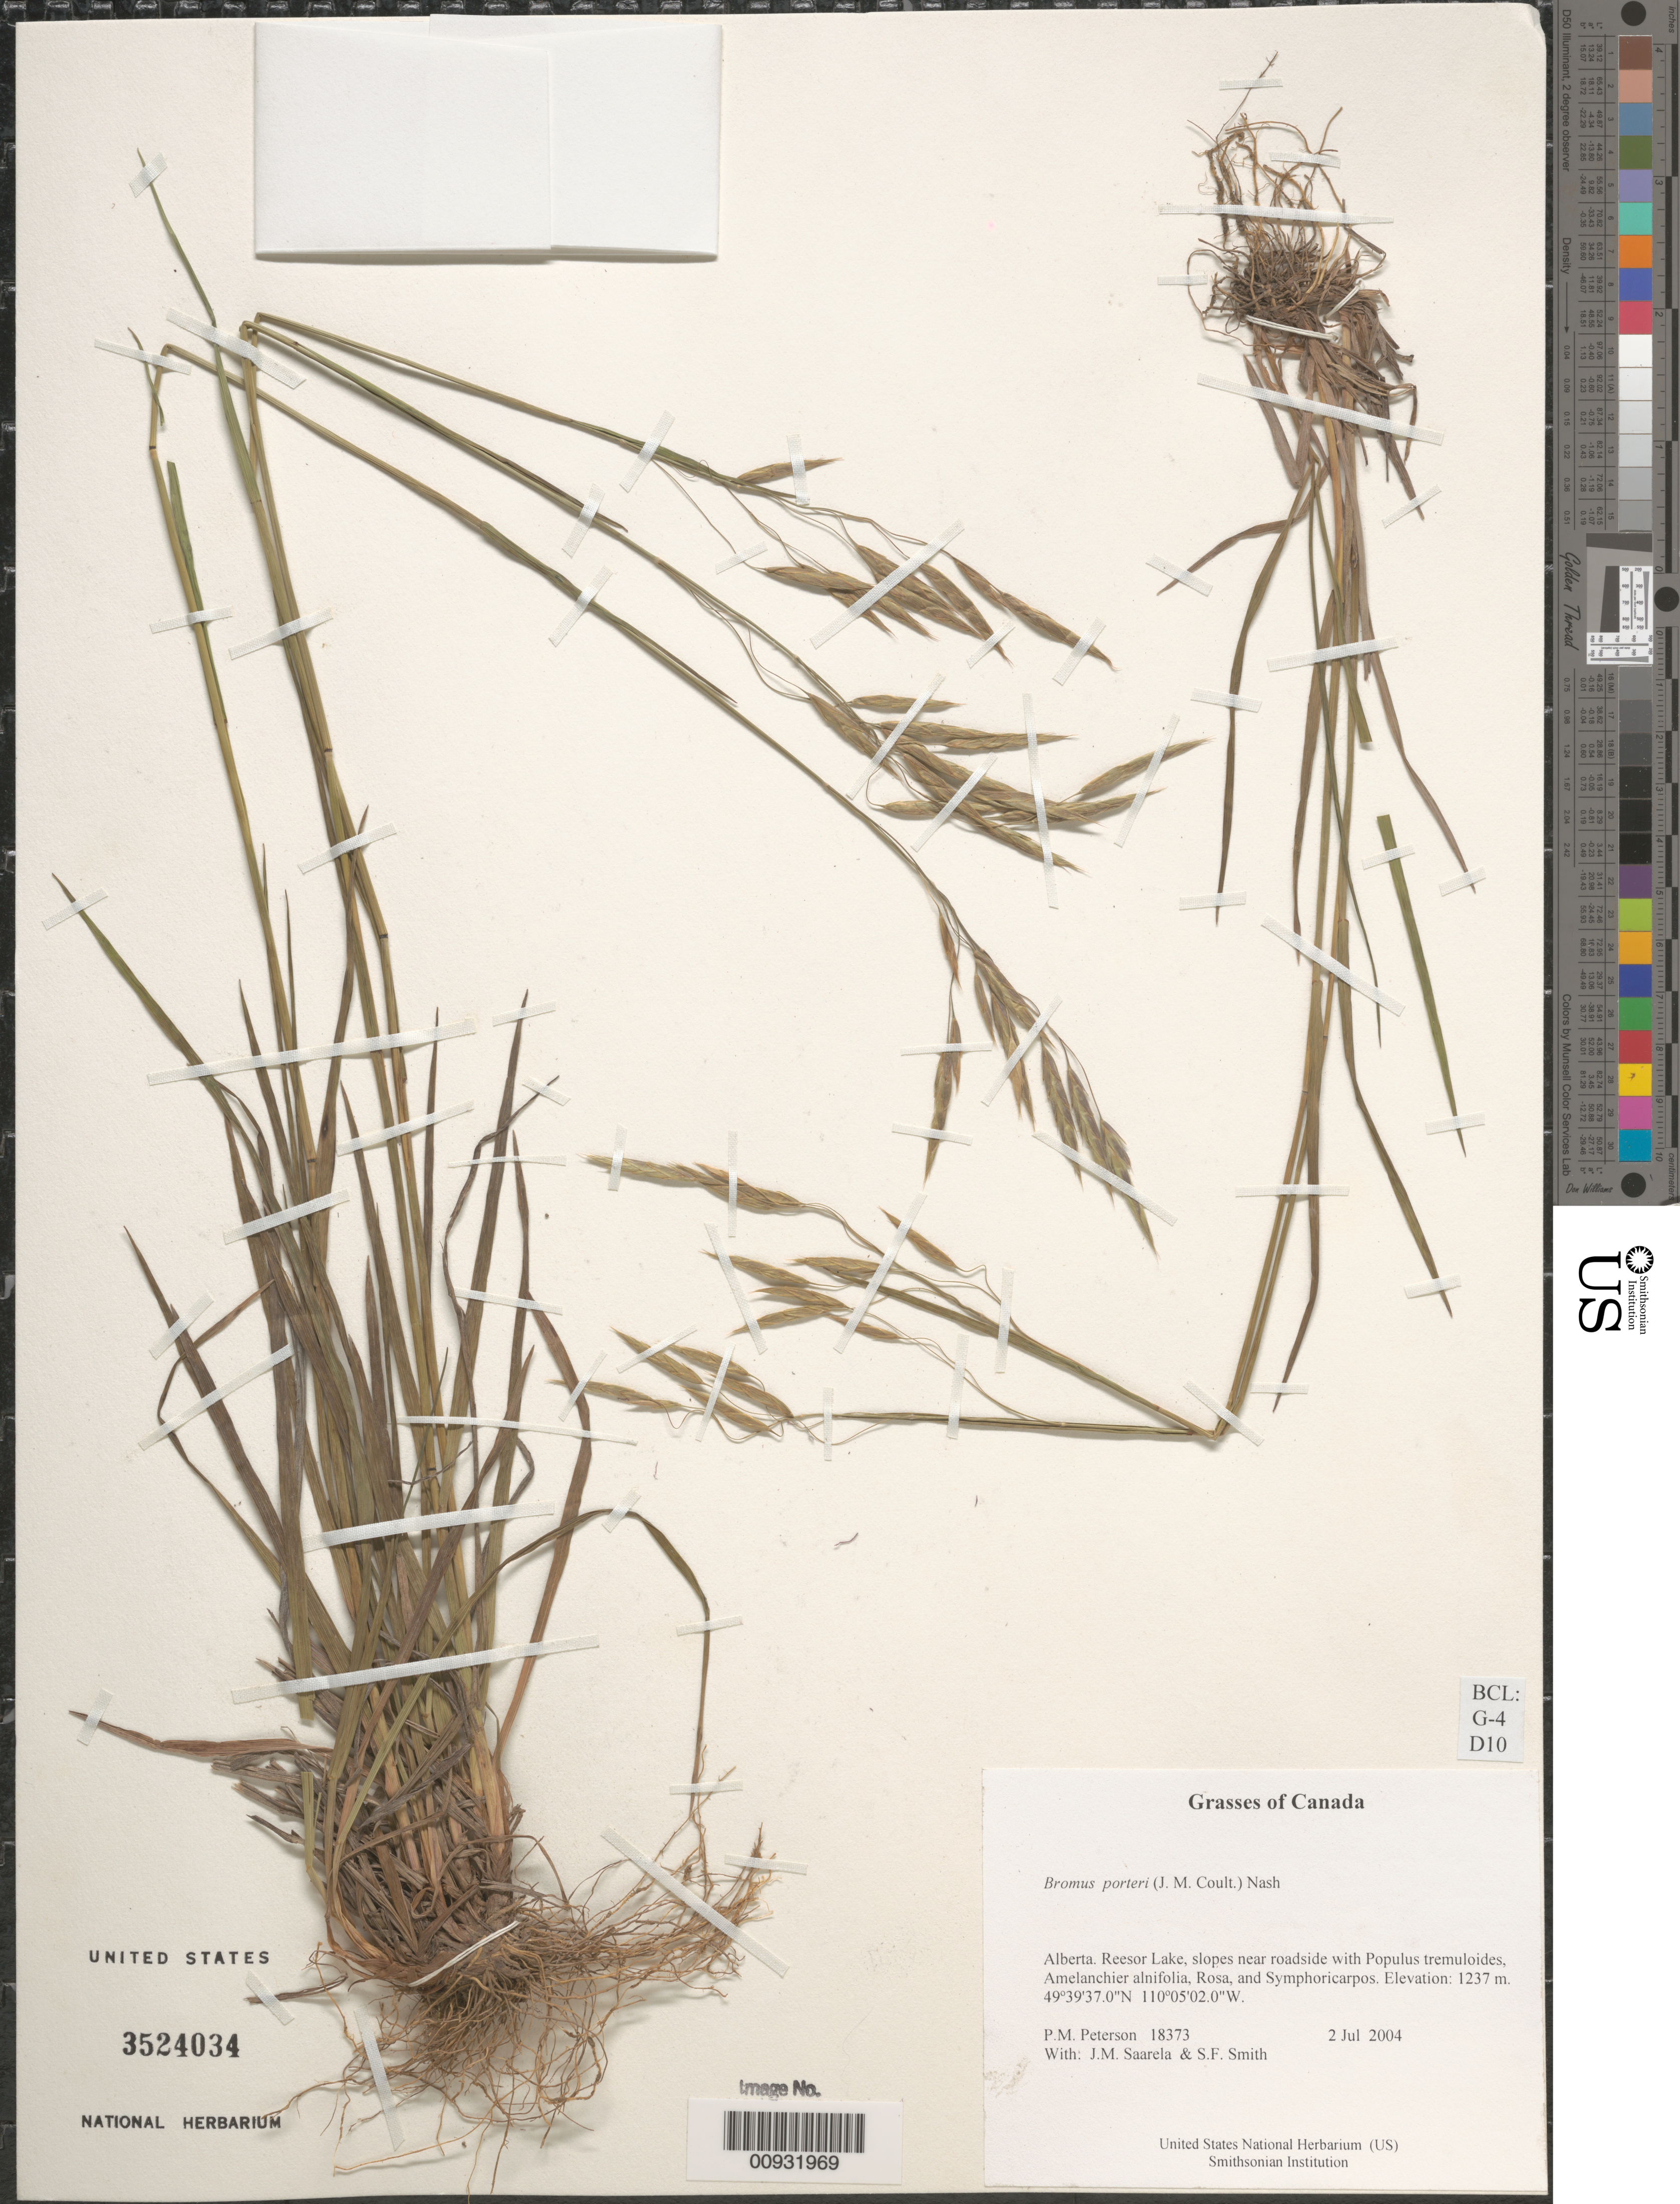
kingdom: Plantae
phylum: Tracheophyta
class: Liliopsida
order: Poales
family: Poaceae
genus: Bromus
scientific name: Bromus porteri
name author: (J.M. Coult.) Nash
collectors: P. M. Peterson, J. Saarela & S.F. Smith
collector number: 18373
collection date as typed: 02 Jul 2004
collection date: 2004-07-02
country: Canada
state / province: Alberta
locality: Reesor Lake, slopes near roadside with Populus tremuloides, Amelanchier alnifolia, Rosa, and Symphoricarpos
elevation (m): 1237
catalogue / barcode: US 3524034